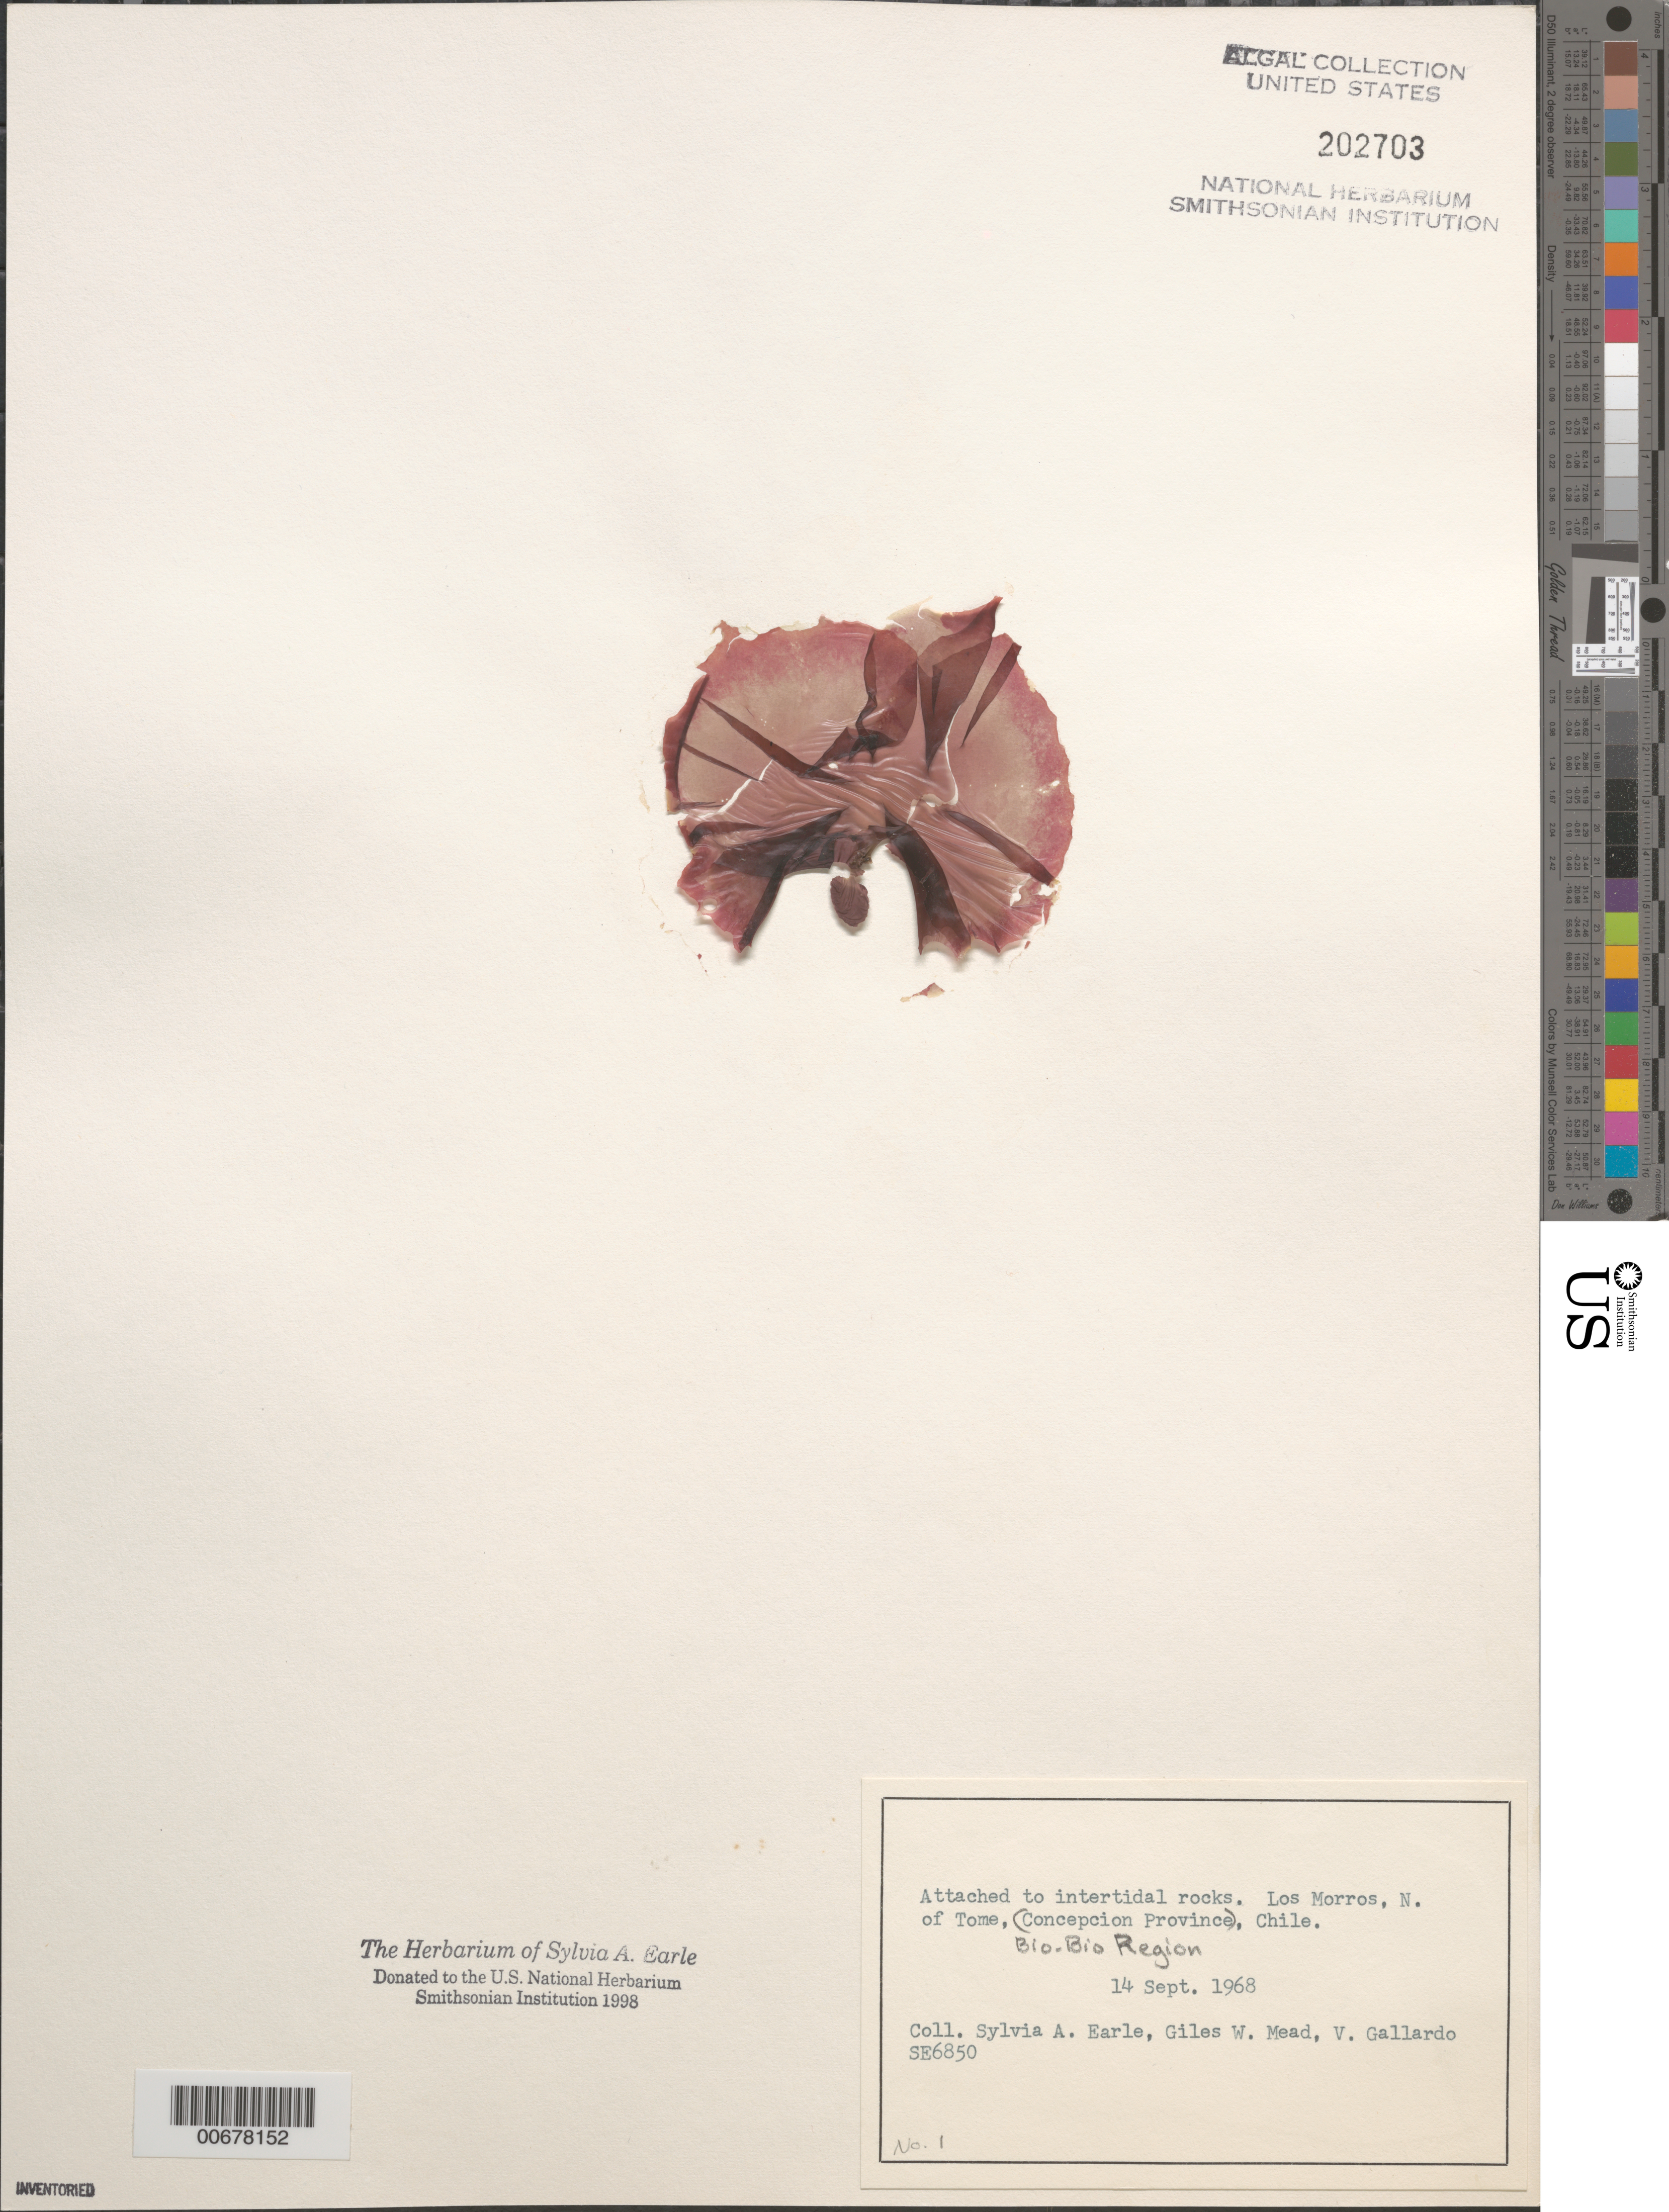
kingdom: Plantae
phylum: Rhodophyta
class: Bangiophyceae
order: Bangiales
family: Bangiaceae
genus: Porphyra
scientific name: Porphyra sp.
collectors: S. A. Earle, G. W. Mead & V. Gallardo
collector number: SE 6850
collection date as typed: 14 Sep 1968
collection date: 1968-09-14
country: Chile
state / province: Bio-Bío (VIII)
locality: Los Morros, north of Tome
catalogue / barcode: US 202703